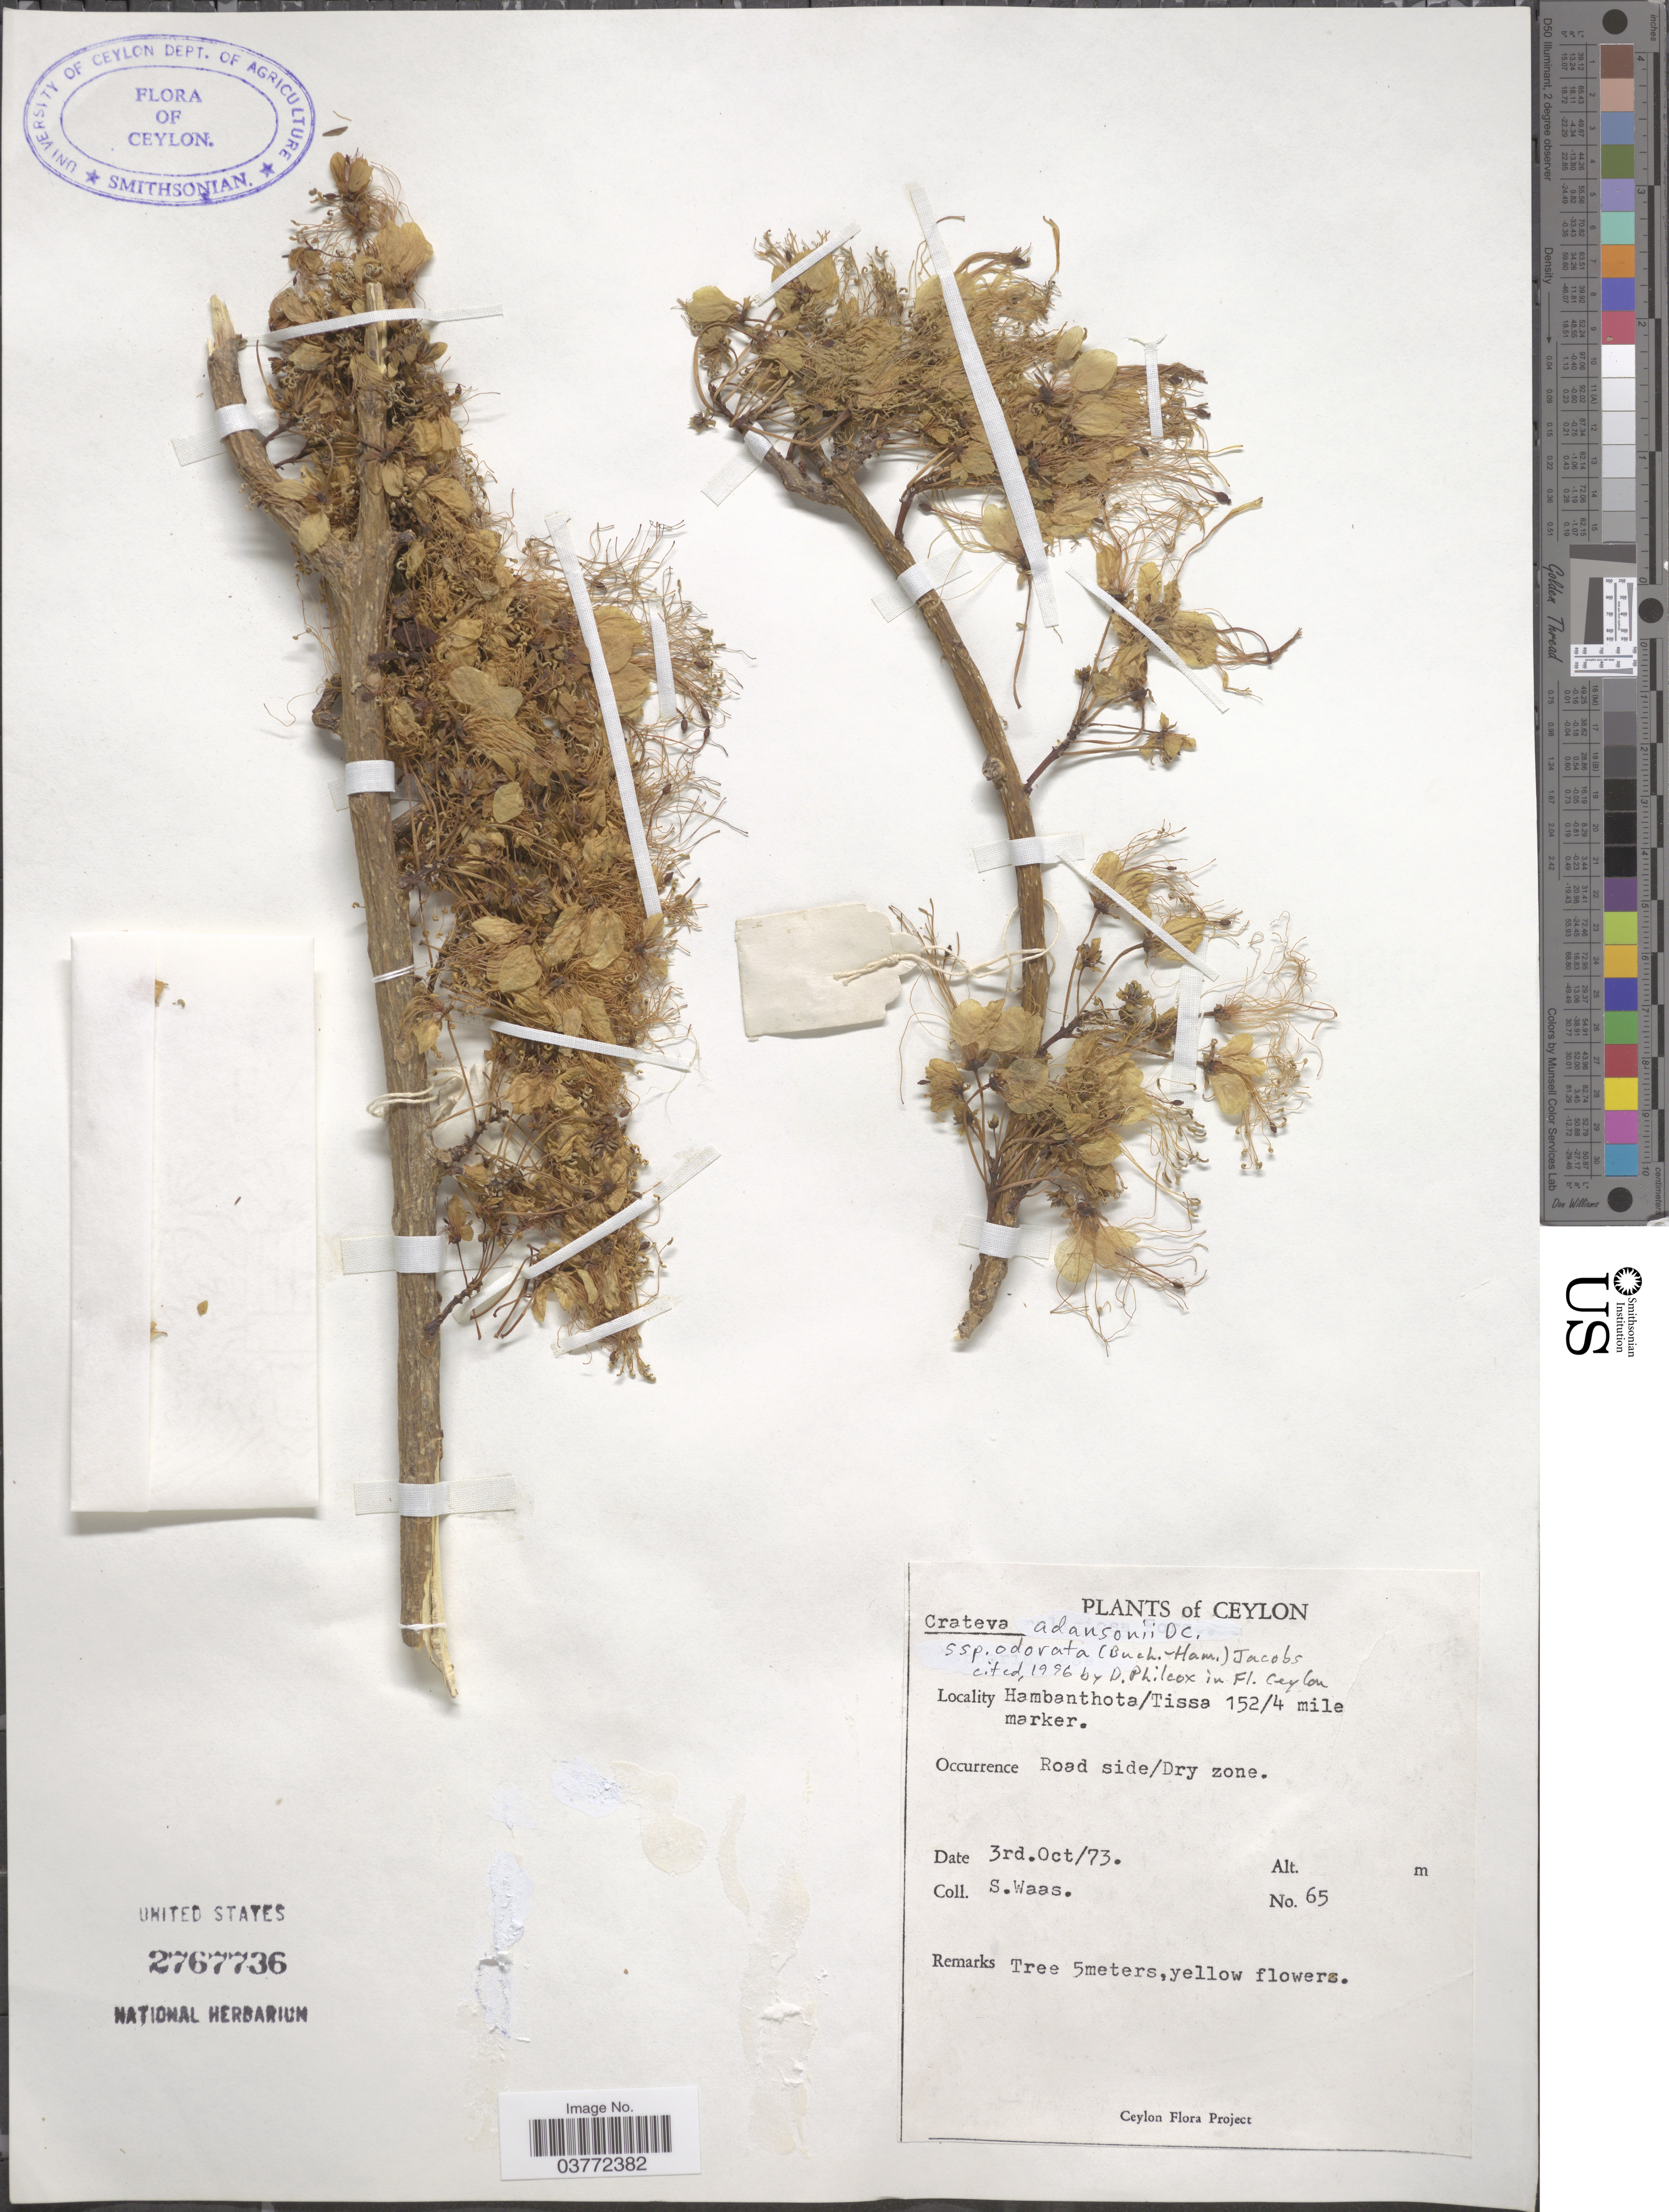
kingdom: Plantae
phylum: Tracheophyta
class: Magnoliopsida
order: Brassicales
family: Capparaceae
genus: Crateva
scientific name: Crateva adansonii subsp. odora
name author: (Buch.-Ham.) Jacobs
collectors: S. Waas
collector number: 65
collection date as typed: Transcribed d/m/y: 3/10/73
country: Sri Lanka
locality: Ceylon. Hambantota/ Tissa 152/4 mile marker.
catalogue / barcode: US 2767736